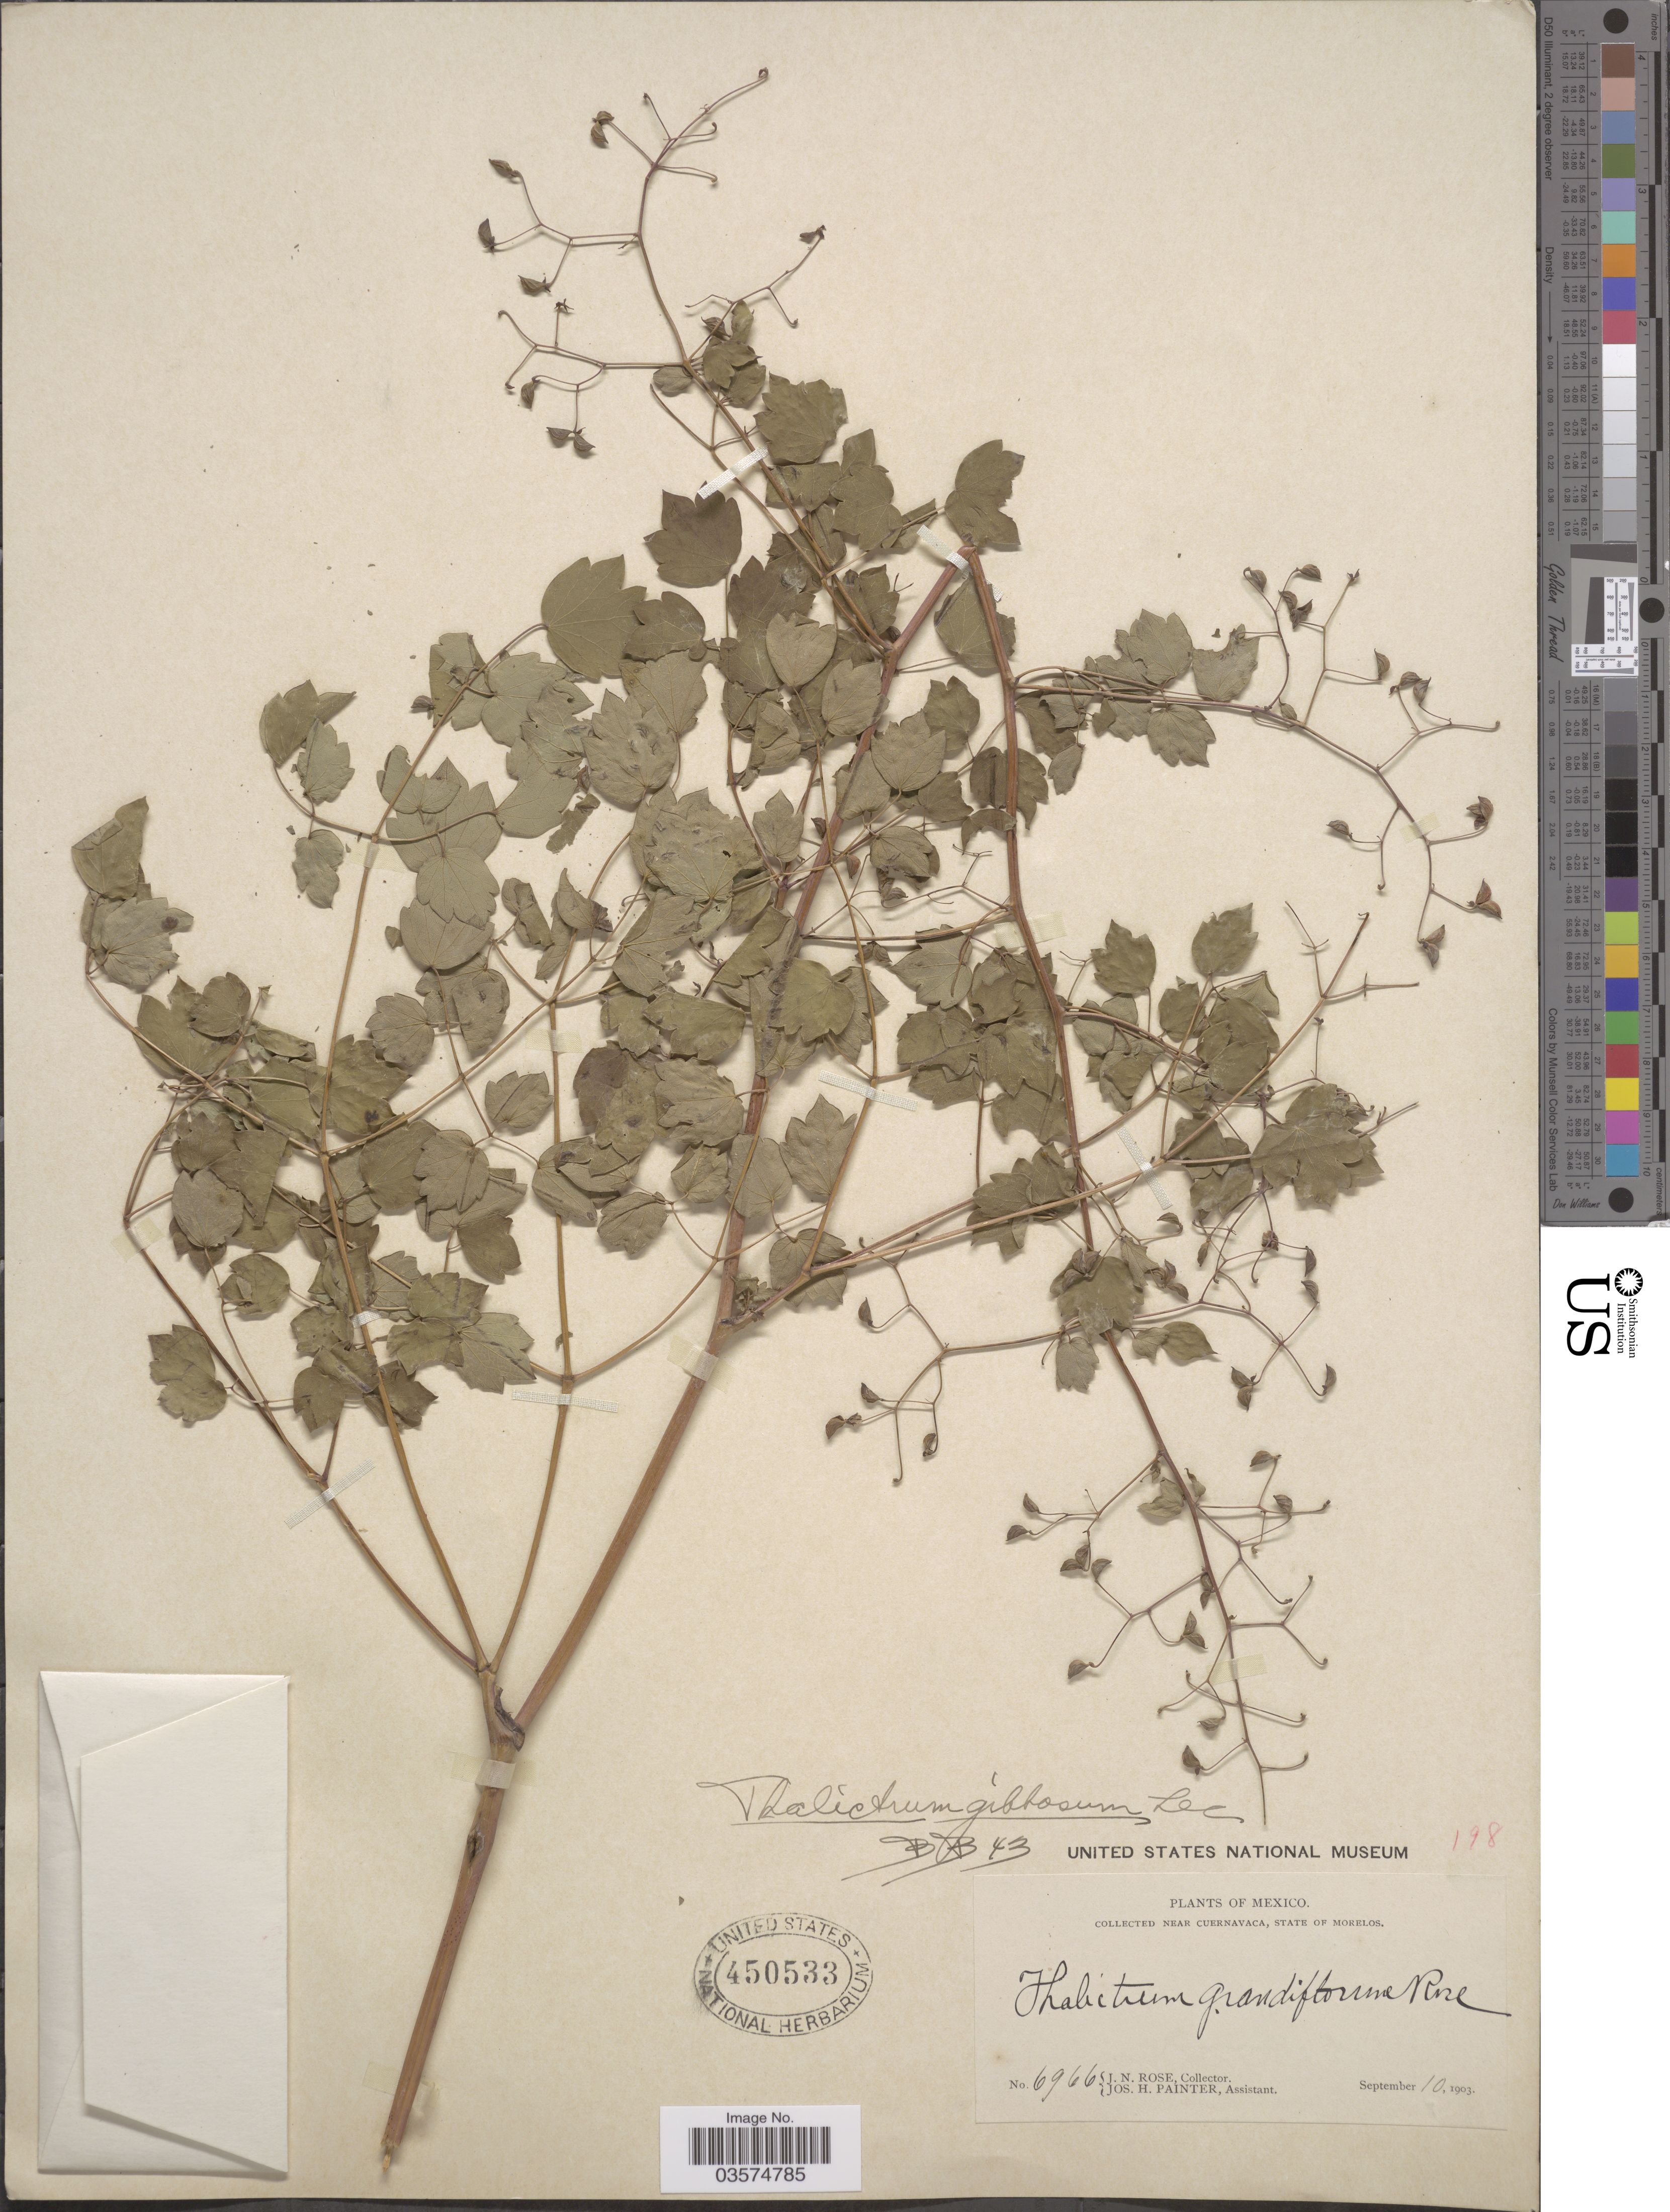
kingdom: Plantae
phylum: Tracheophyta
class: Magnoliopsida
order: Ranunculales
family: Ranunculaceae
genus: Thalictrum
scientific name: Thalictrum gibbosum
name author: Lec.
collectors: J. N. Rose & J. H. Painter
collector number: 6966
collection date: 1903-09-10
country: Mexico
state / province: Morelos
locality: Near Cuernavaca.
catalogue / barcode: US 450533